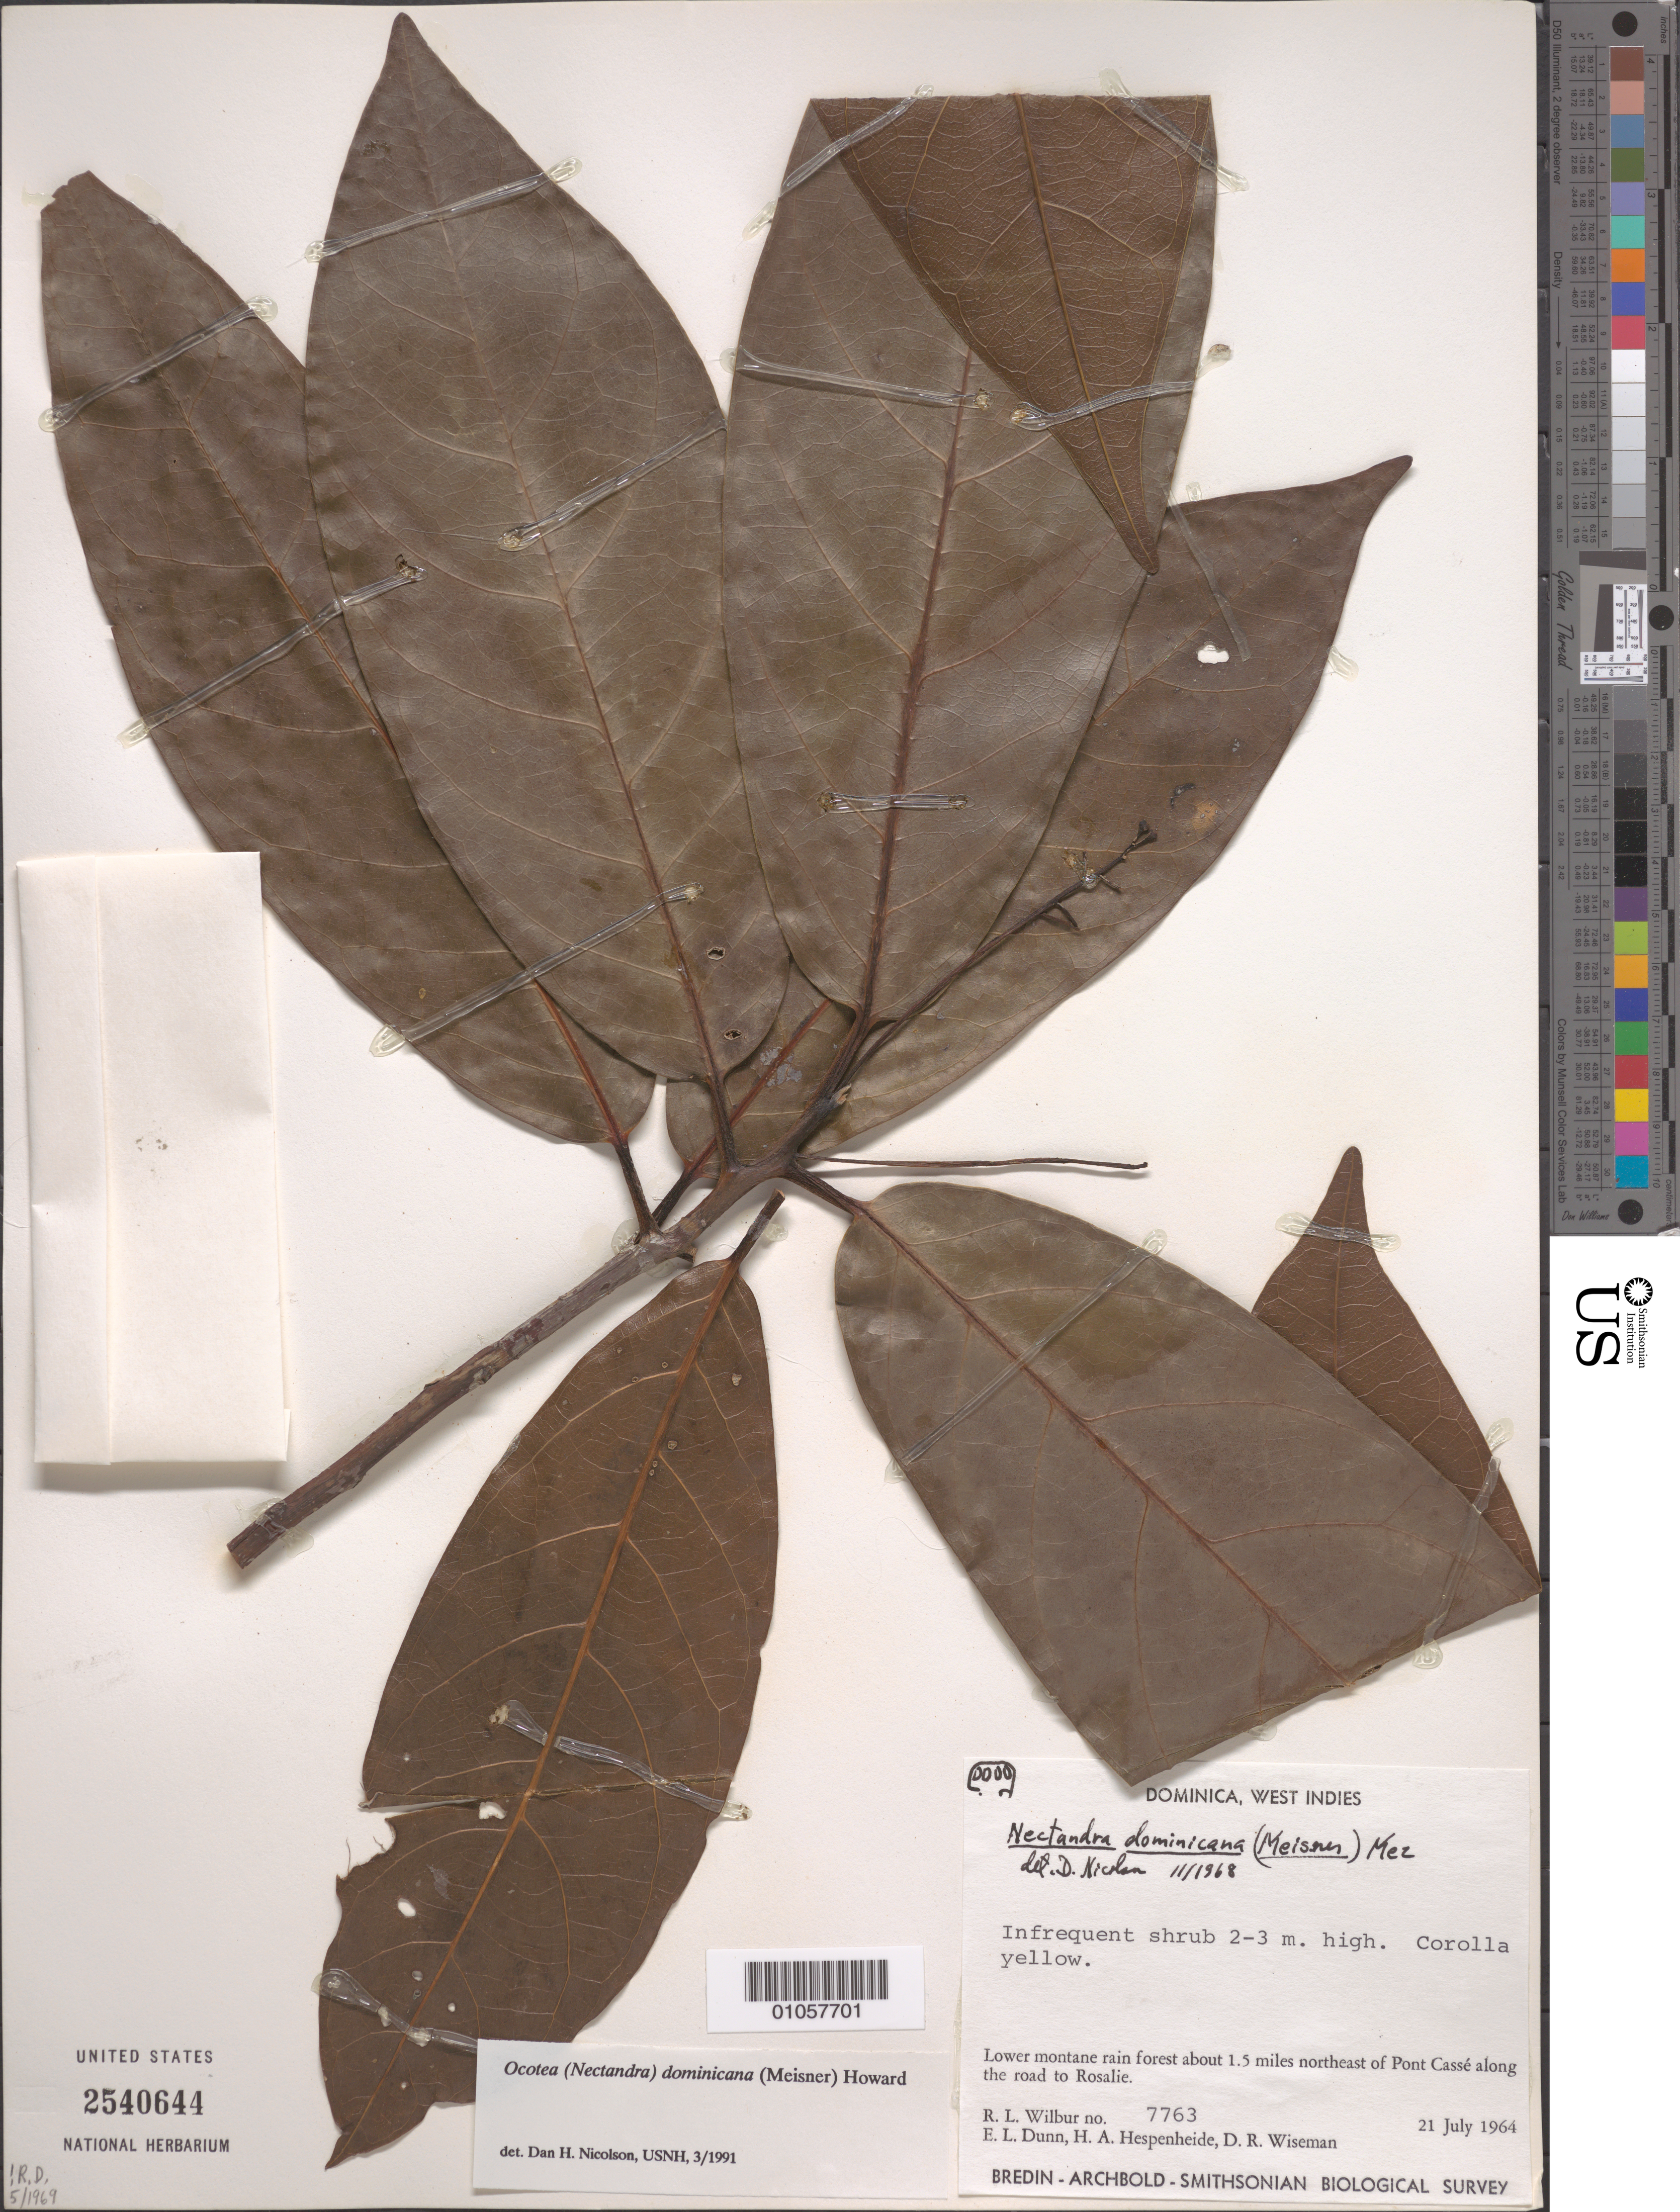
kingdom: Plantae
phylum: Tracheophyta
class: Magnoliopsida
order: Laurales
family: Lauraceae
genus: Ocotea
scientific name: Ocotea dominicana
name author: (Meisn.) R.A. Howard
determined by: Nicolson, Dan H.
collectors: R. L. Wilbur, E. Dunn, H. A. Hespenheide & D. R. Wiseman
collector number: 7763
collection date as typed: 21 Jul 1964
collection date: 1964-07-21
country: Dominica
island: Dominica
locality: Pont Cassé, about 1.5 miles NE of along road to Rosalie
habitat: Lower montane rainforest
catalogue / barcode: US 2540644